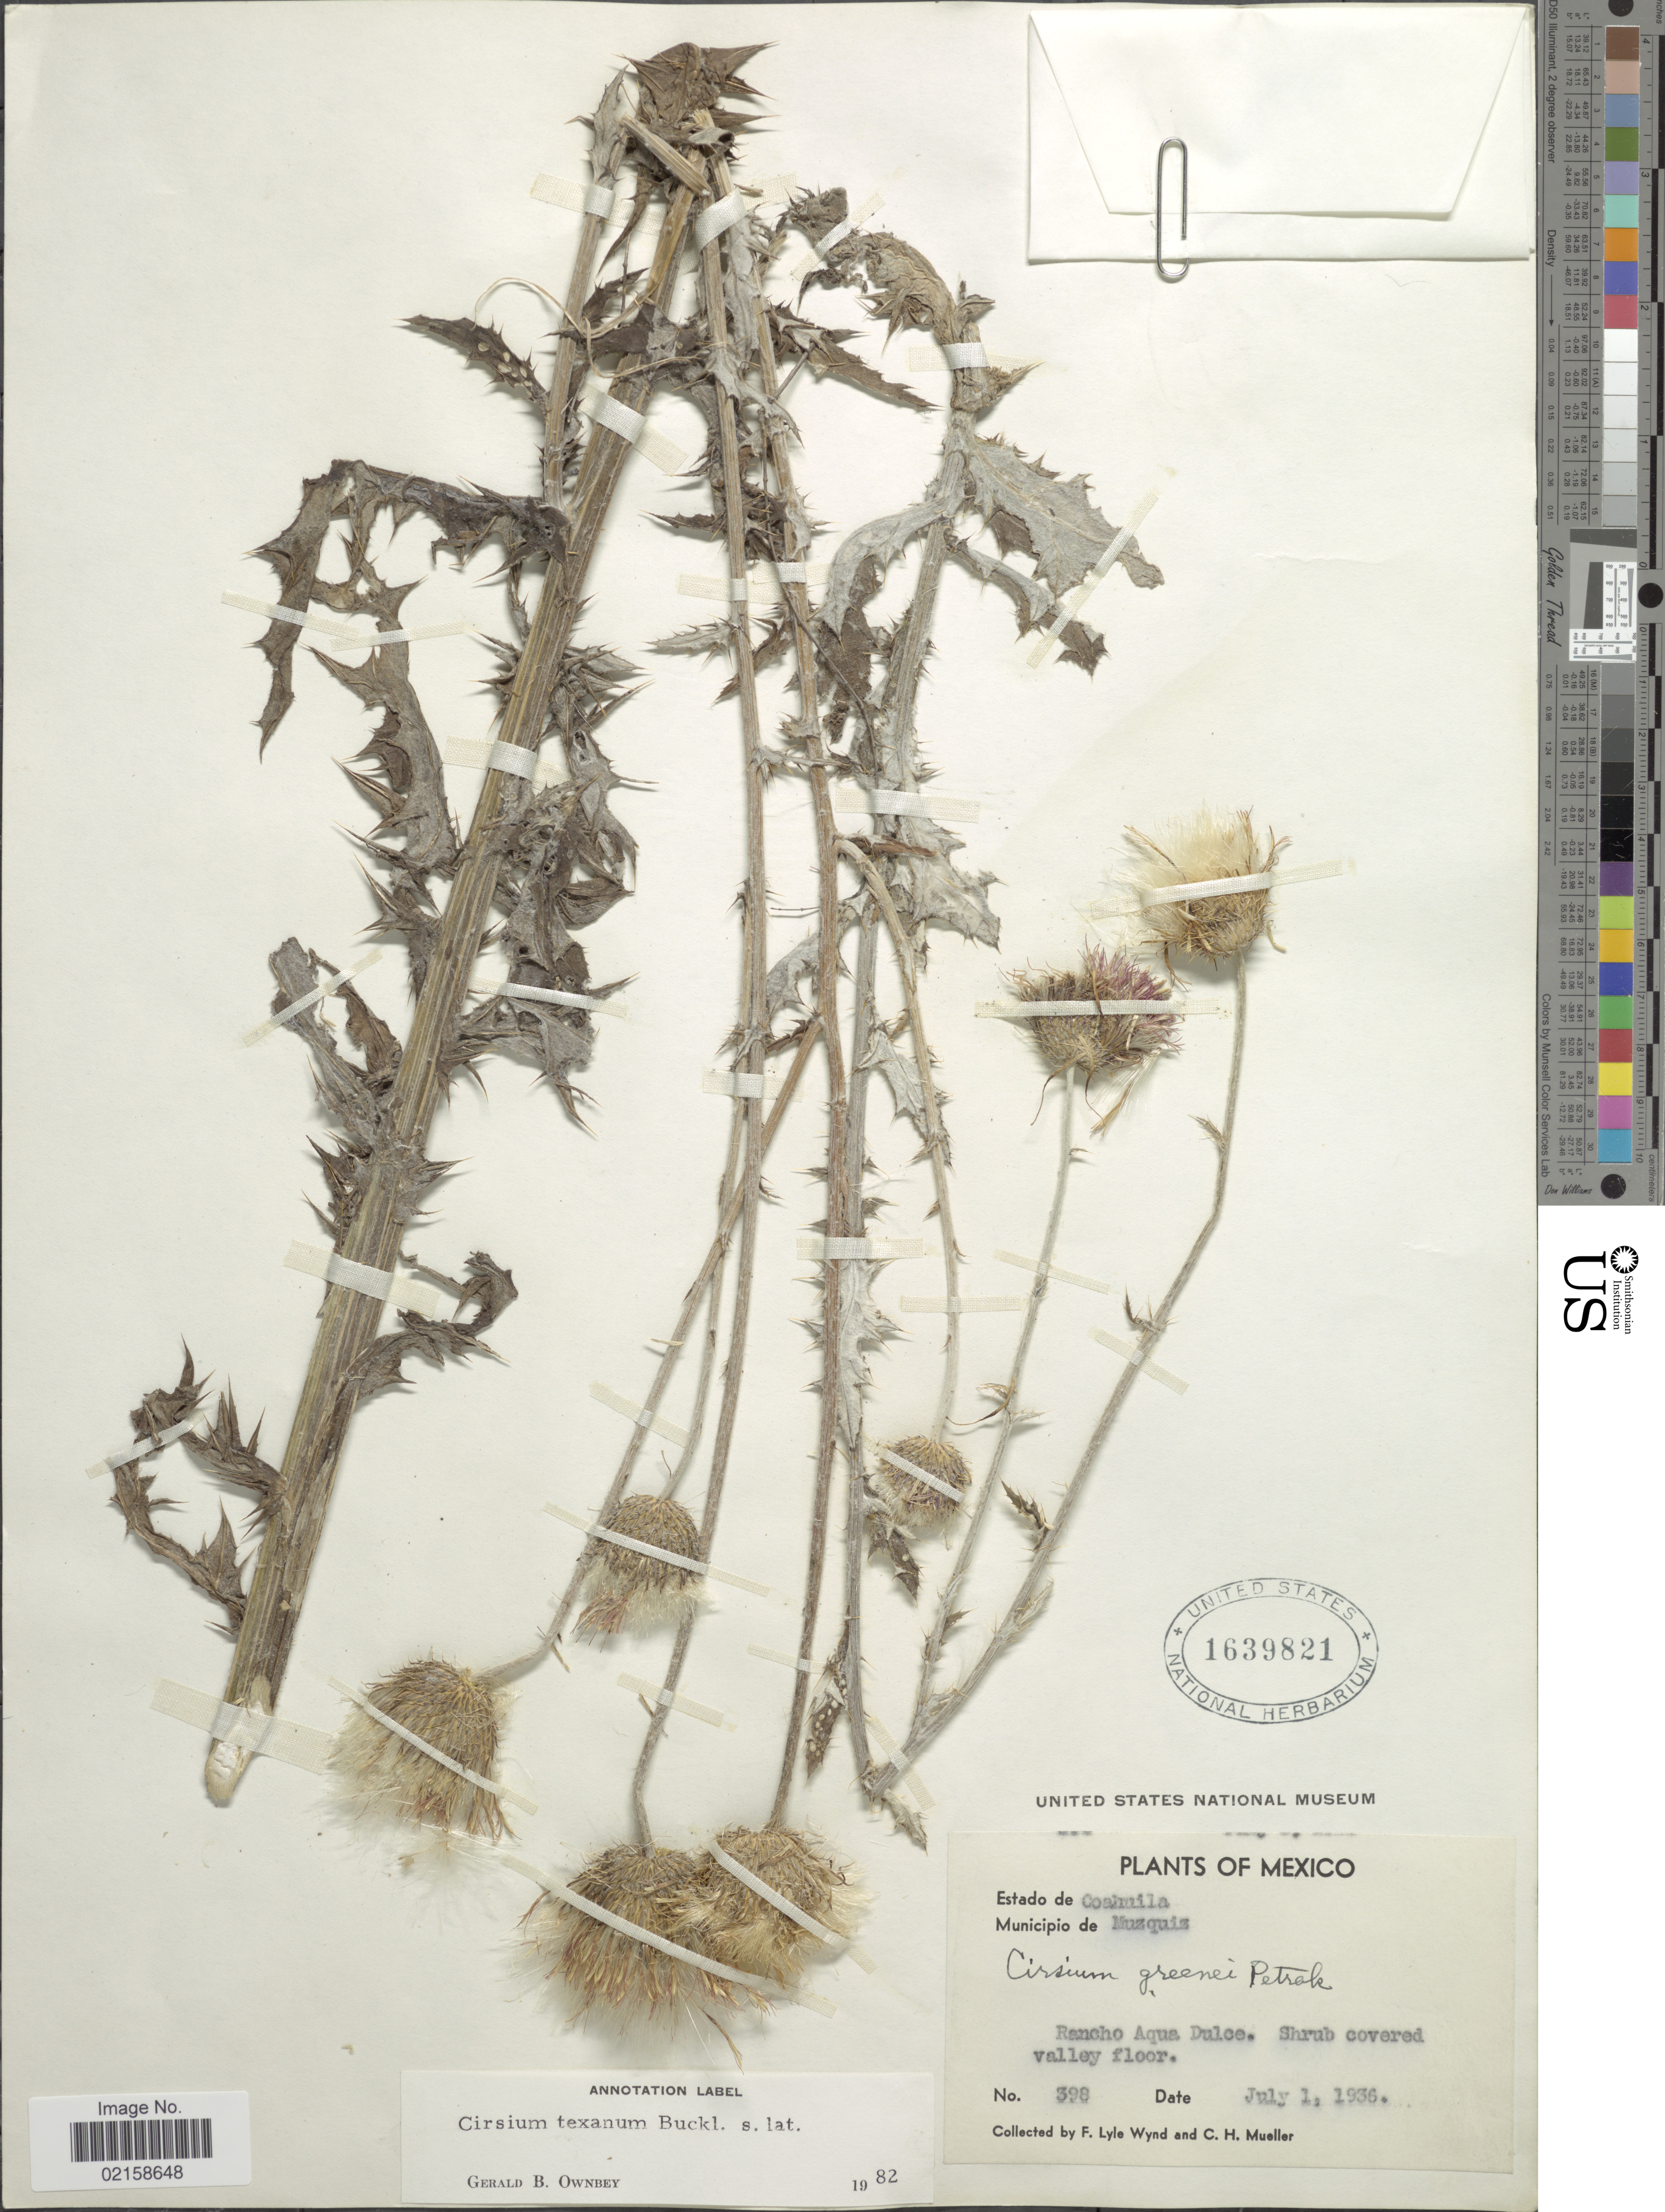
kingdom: Plantae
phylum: Tracheophyta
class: Magnoliopsida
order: Asterales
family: Asteraceae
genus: Cirsium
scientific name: Cirsium texanum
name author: Buckley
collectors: F. L. Wynd & C. H. Mueller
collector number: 398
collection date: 1936-07-01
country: Mexico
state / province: Coahuila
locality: Municipio de Muzquiz, Rancho Agua Dulce.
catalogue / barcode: US 1639821